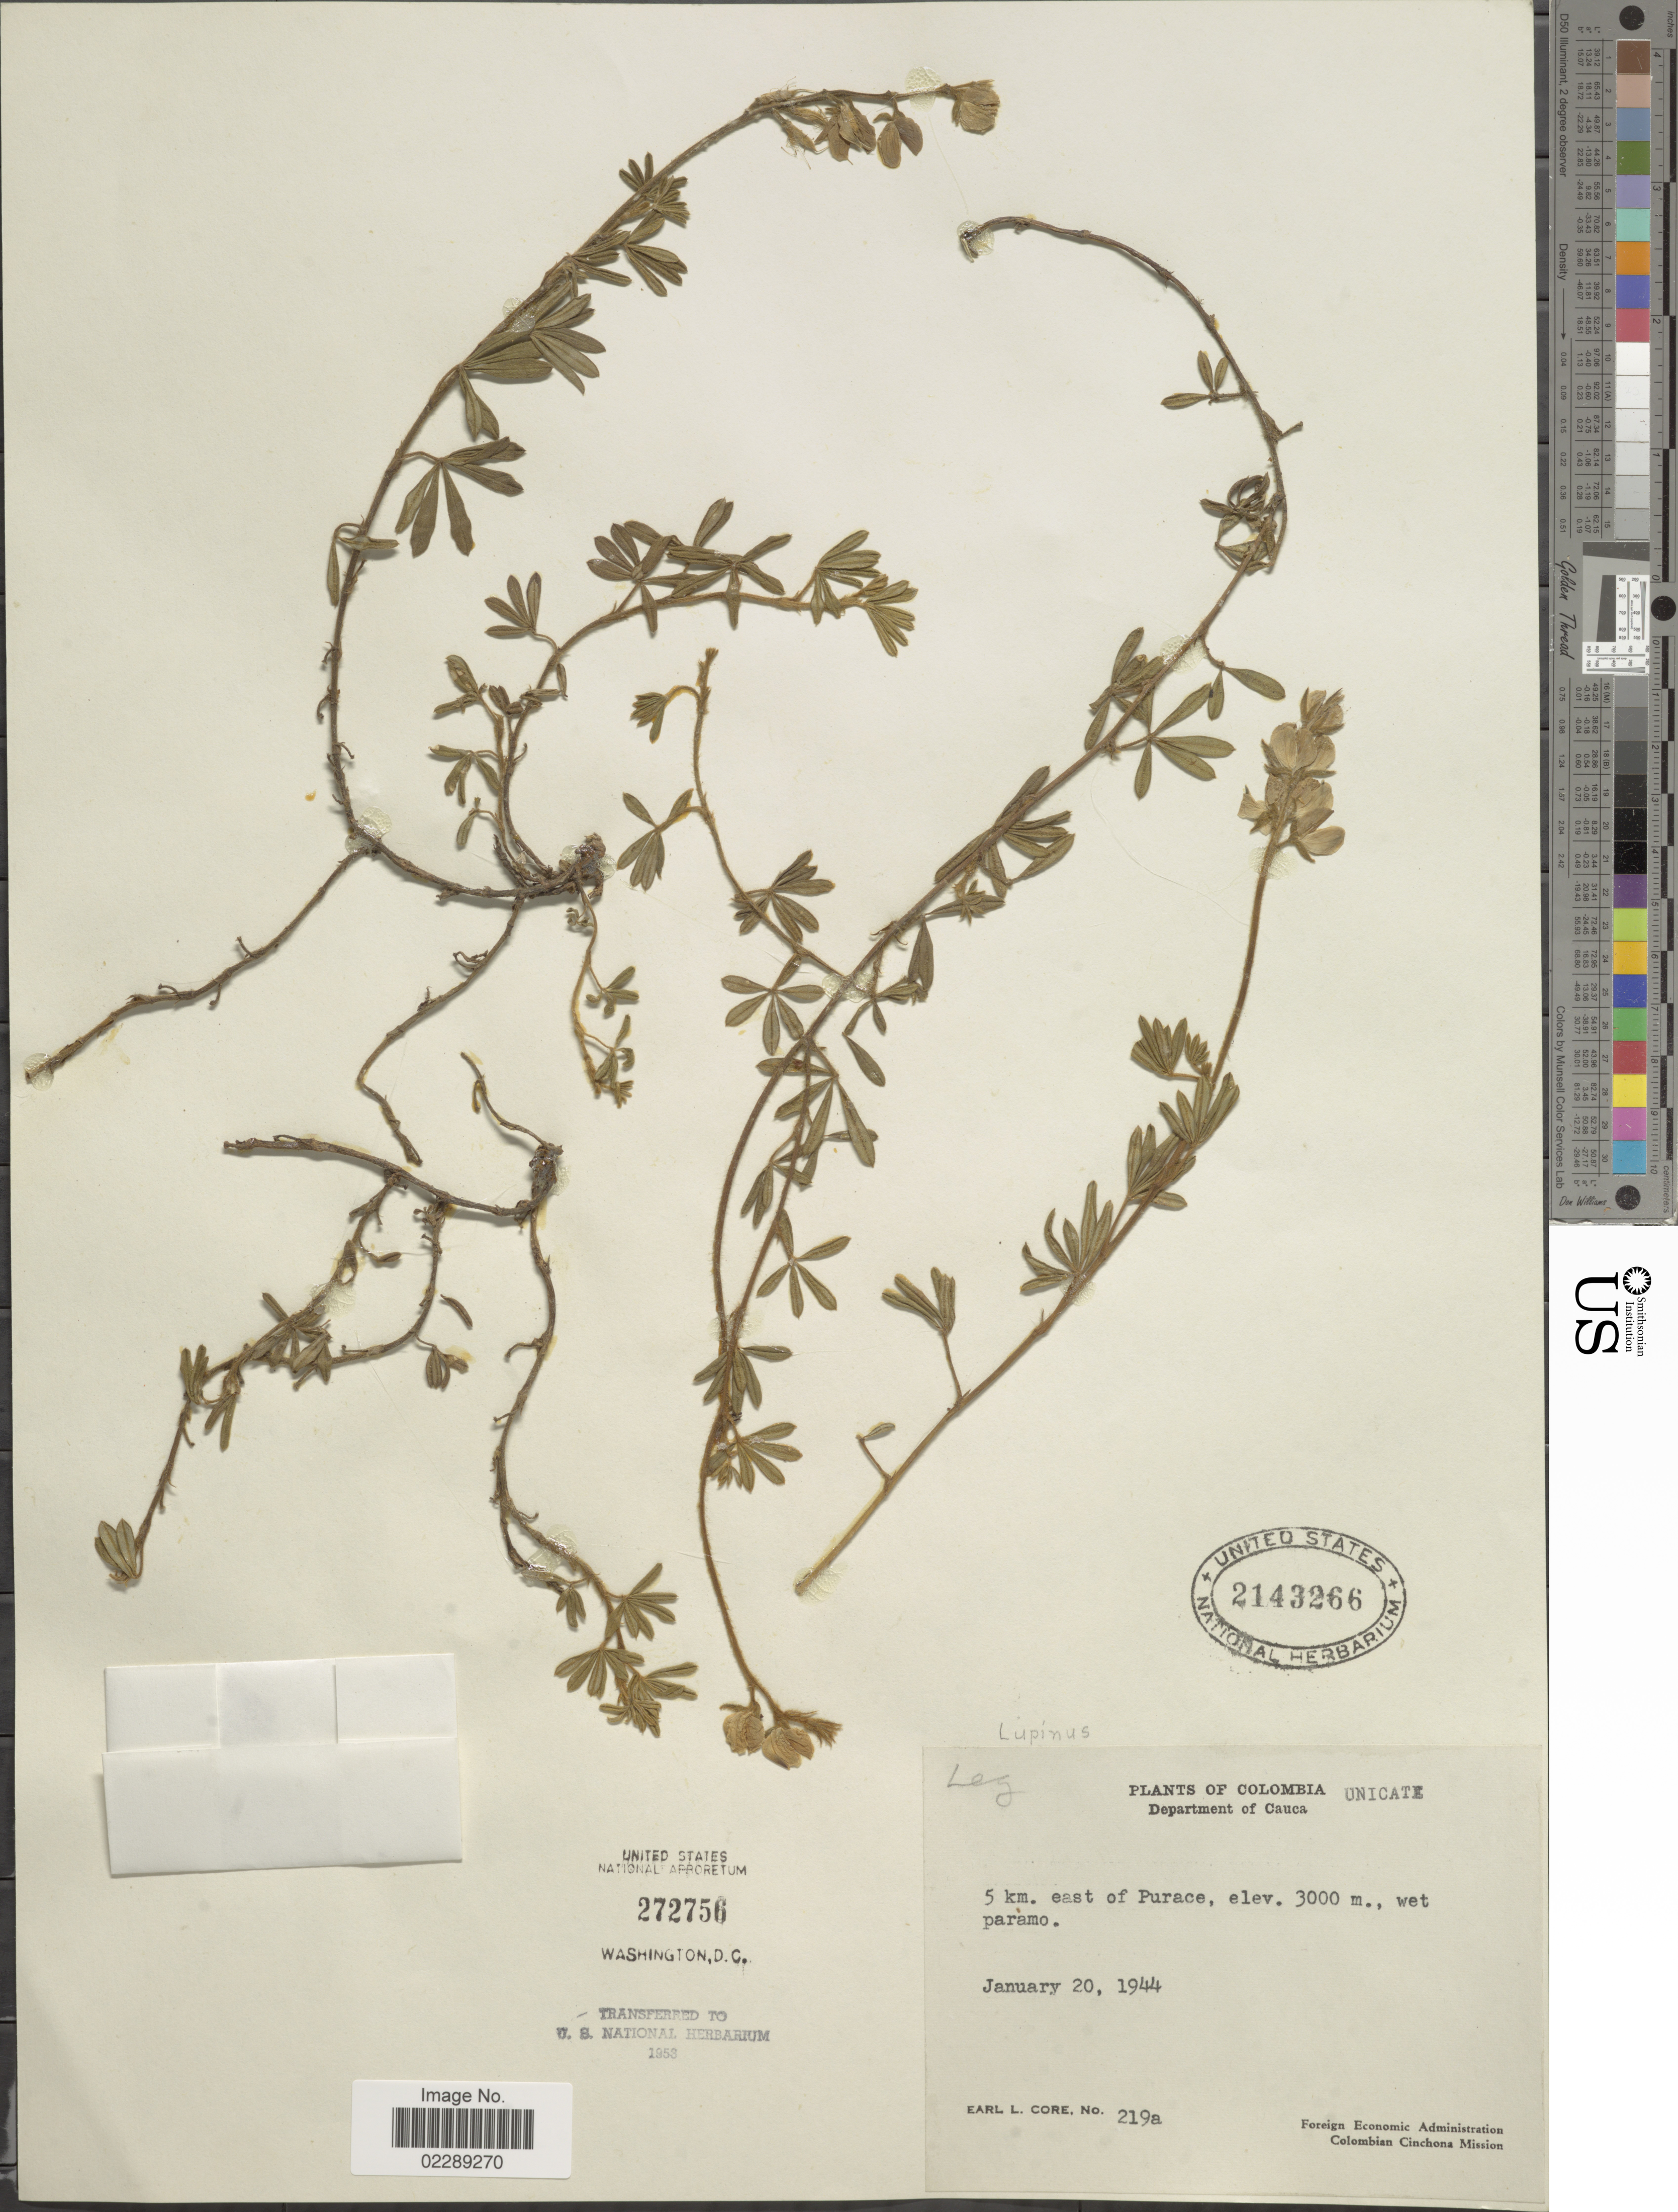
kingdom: Plantae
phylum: Tracheophyta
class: Magnoliopsida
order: Fabales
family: Fabaceae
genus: Lupinus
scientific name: Lupinus sp.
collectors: E. L. Core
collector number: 219a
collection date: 1944-01-20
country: Colombia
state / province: Cauca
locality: Department of Cauca. 5 km. east of Purace, wet paramo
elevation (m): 3000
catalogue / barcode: US 2143266